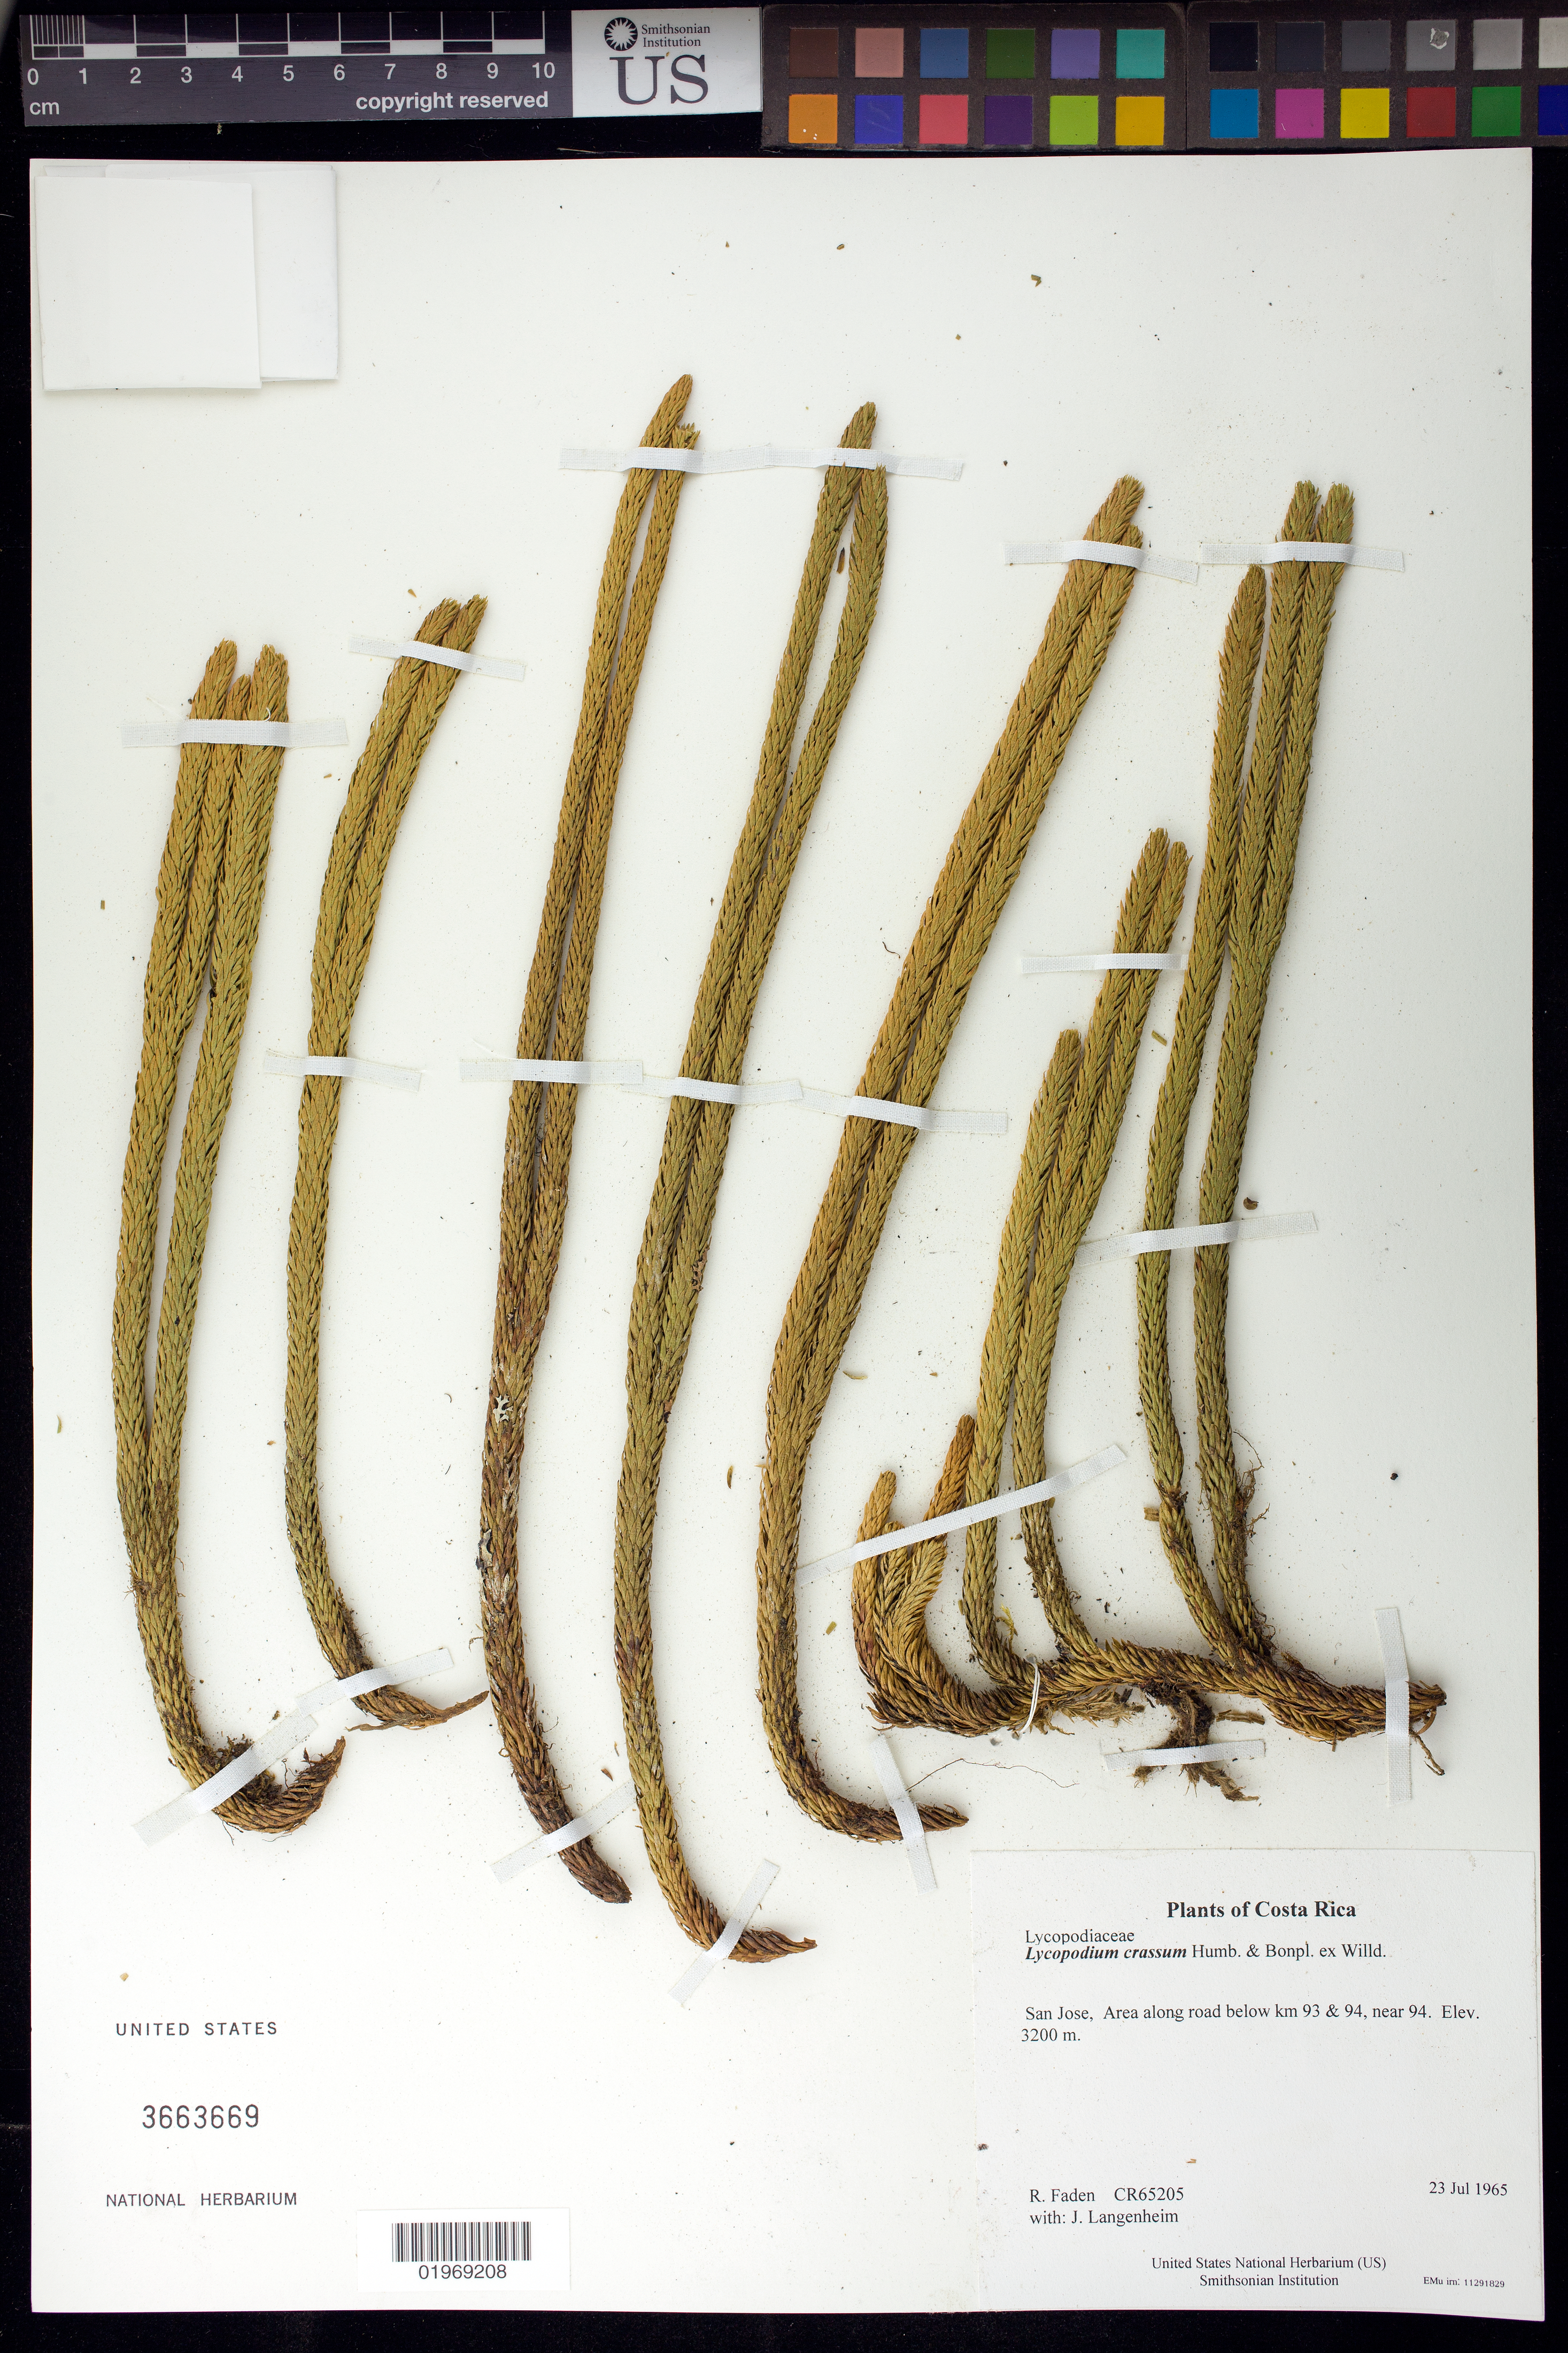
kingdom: Plantae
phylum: Tracheophyta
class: Lycopodiopsida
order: Lycopodiales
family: Lycopodiaceae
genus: Phlegmariurus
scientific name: Phlegmariurus crassus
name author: (Humb. & Bonpl. ex Willd.) B. Øllg.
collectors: R. B. Faden & J. Langenheim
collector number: CR65205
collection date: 1965-07-23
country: Costa Rica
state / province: San Jose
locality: Area along road below km 93 & 94, near 94.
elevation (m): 3200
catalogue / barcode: US 3663669